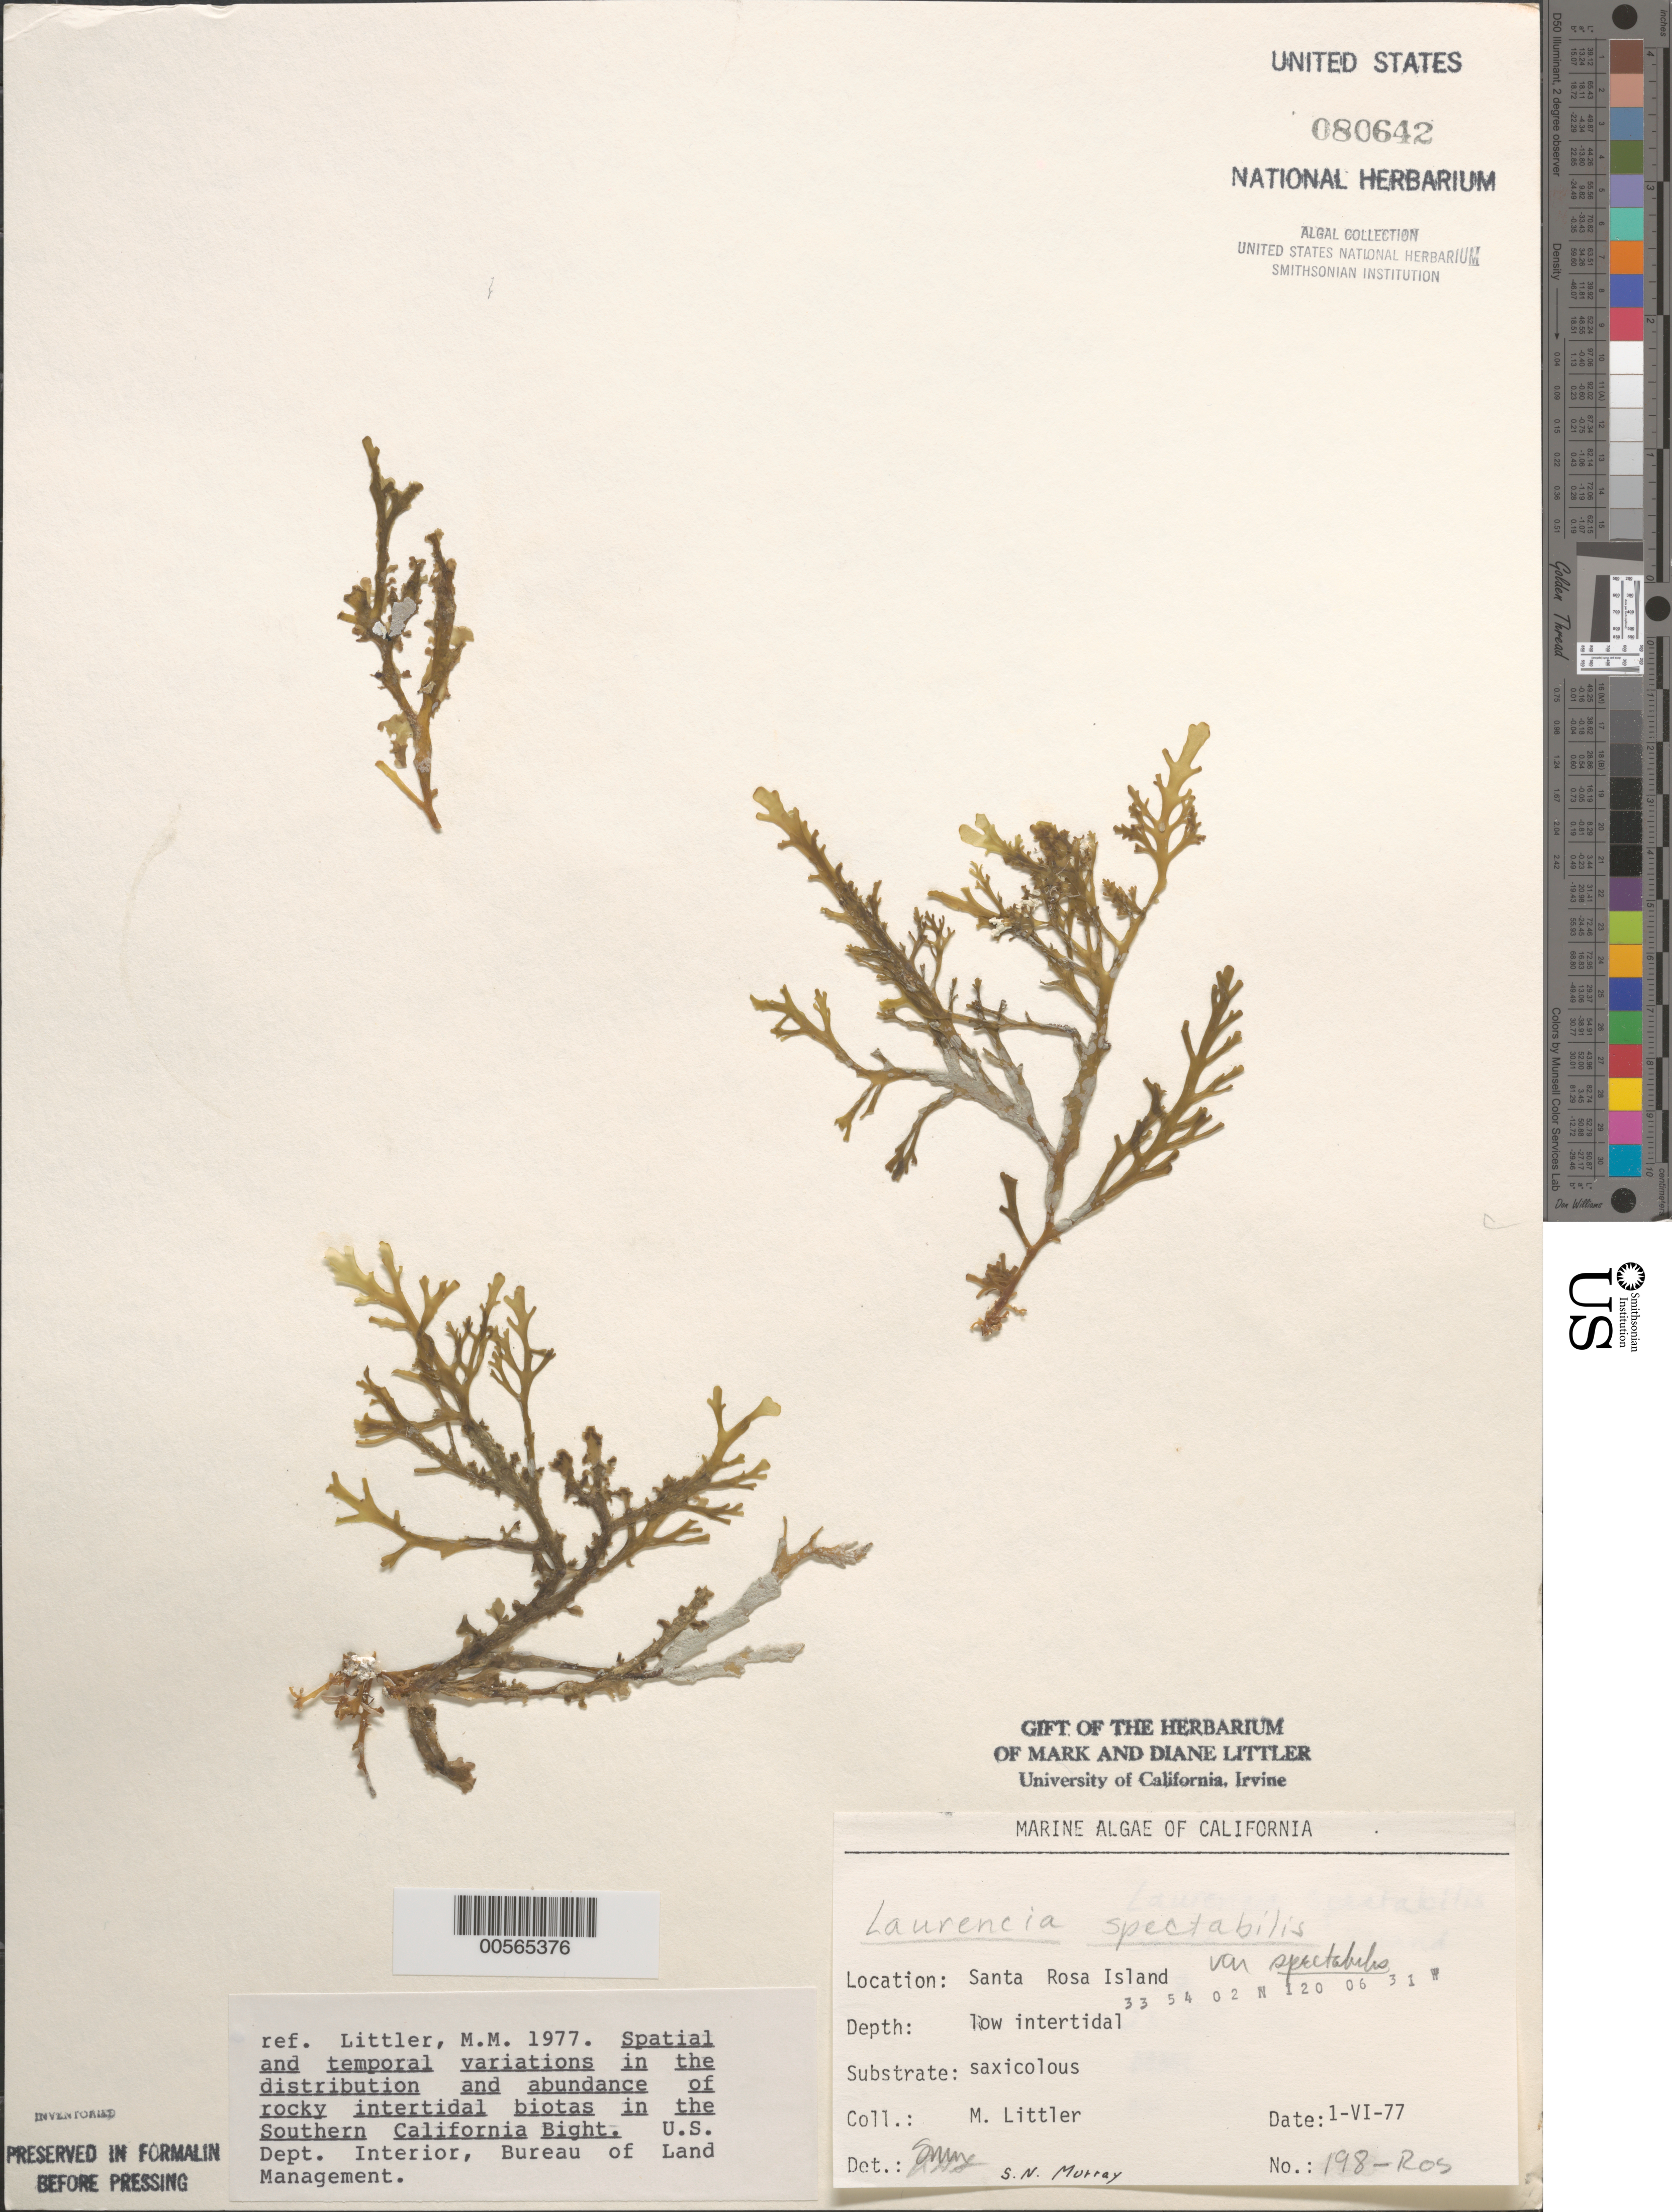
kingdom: Plantae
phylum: Rhodophyta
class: Florideophyceae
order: Ceramiales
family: Rhodomelaceae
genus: Osmundea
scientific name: Osmundea spectabilis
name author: (Postels & Rupr.) K.W. Nam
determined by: Algae name updating Project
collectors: M. M. Littler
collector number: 198-ros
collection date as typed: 01 Jun 1977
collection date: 1977-06-01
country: United States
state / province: California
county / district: Santa Barbara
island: Santa Rosa Island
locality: Johnson's Lee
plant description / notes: BLM-SOCALBIGHT Rocky Intertidal Survey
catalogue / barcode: US 80642